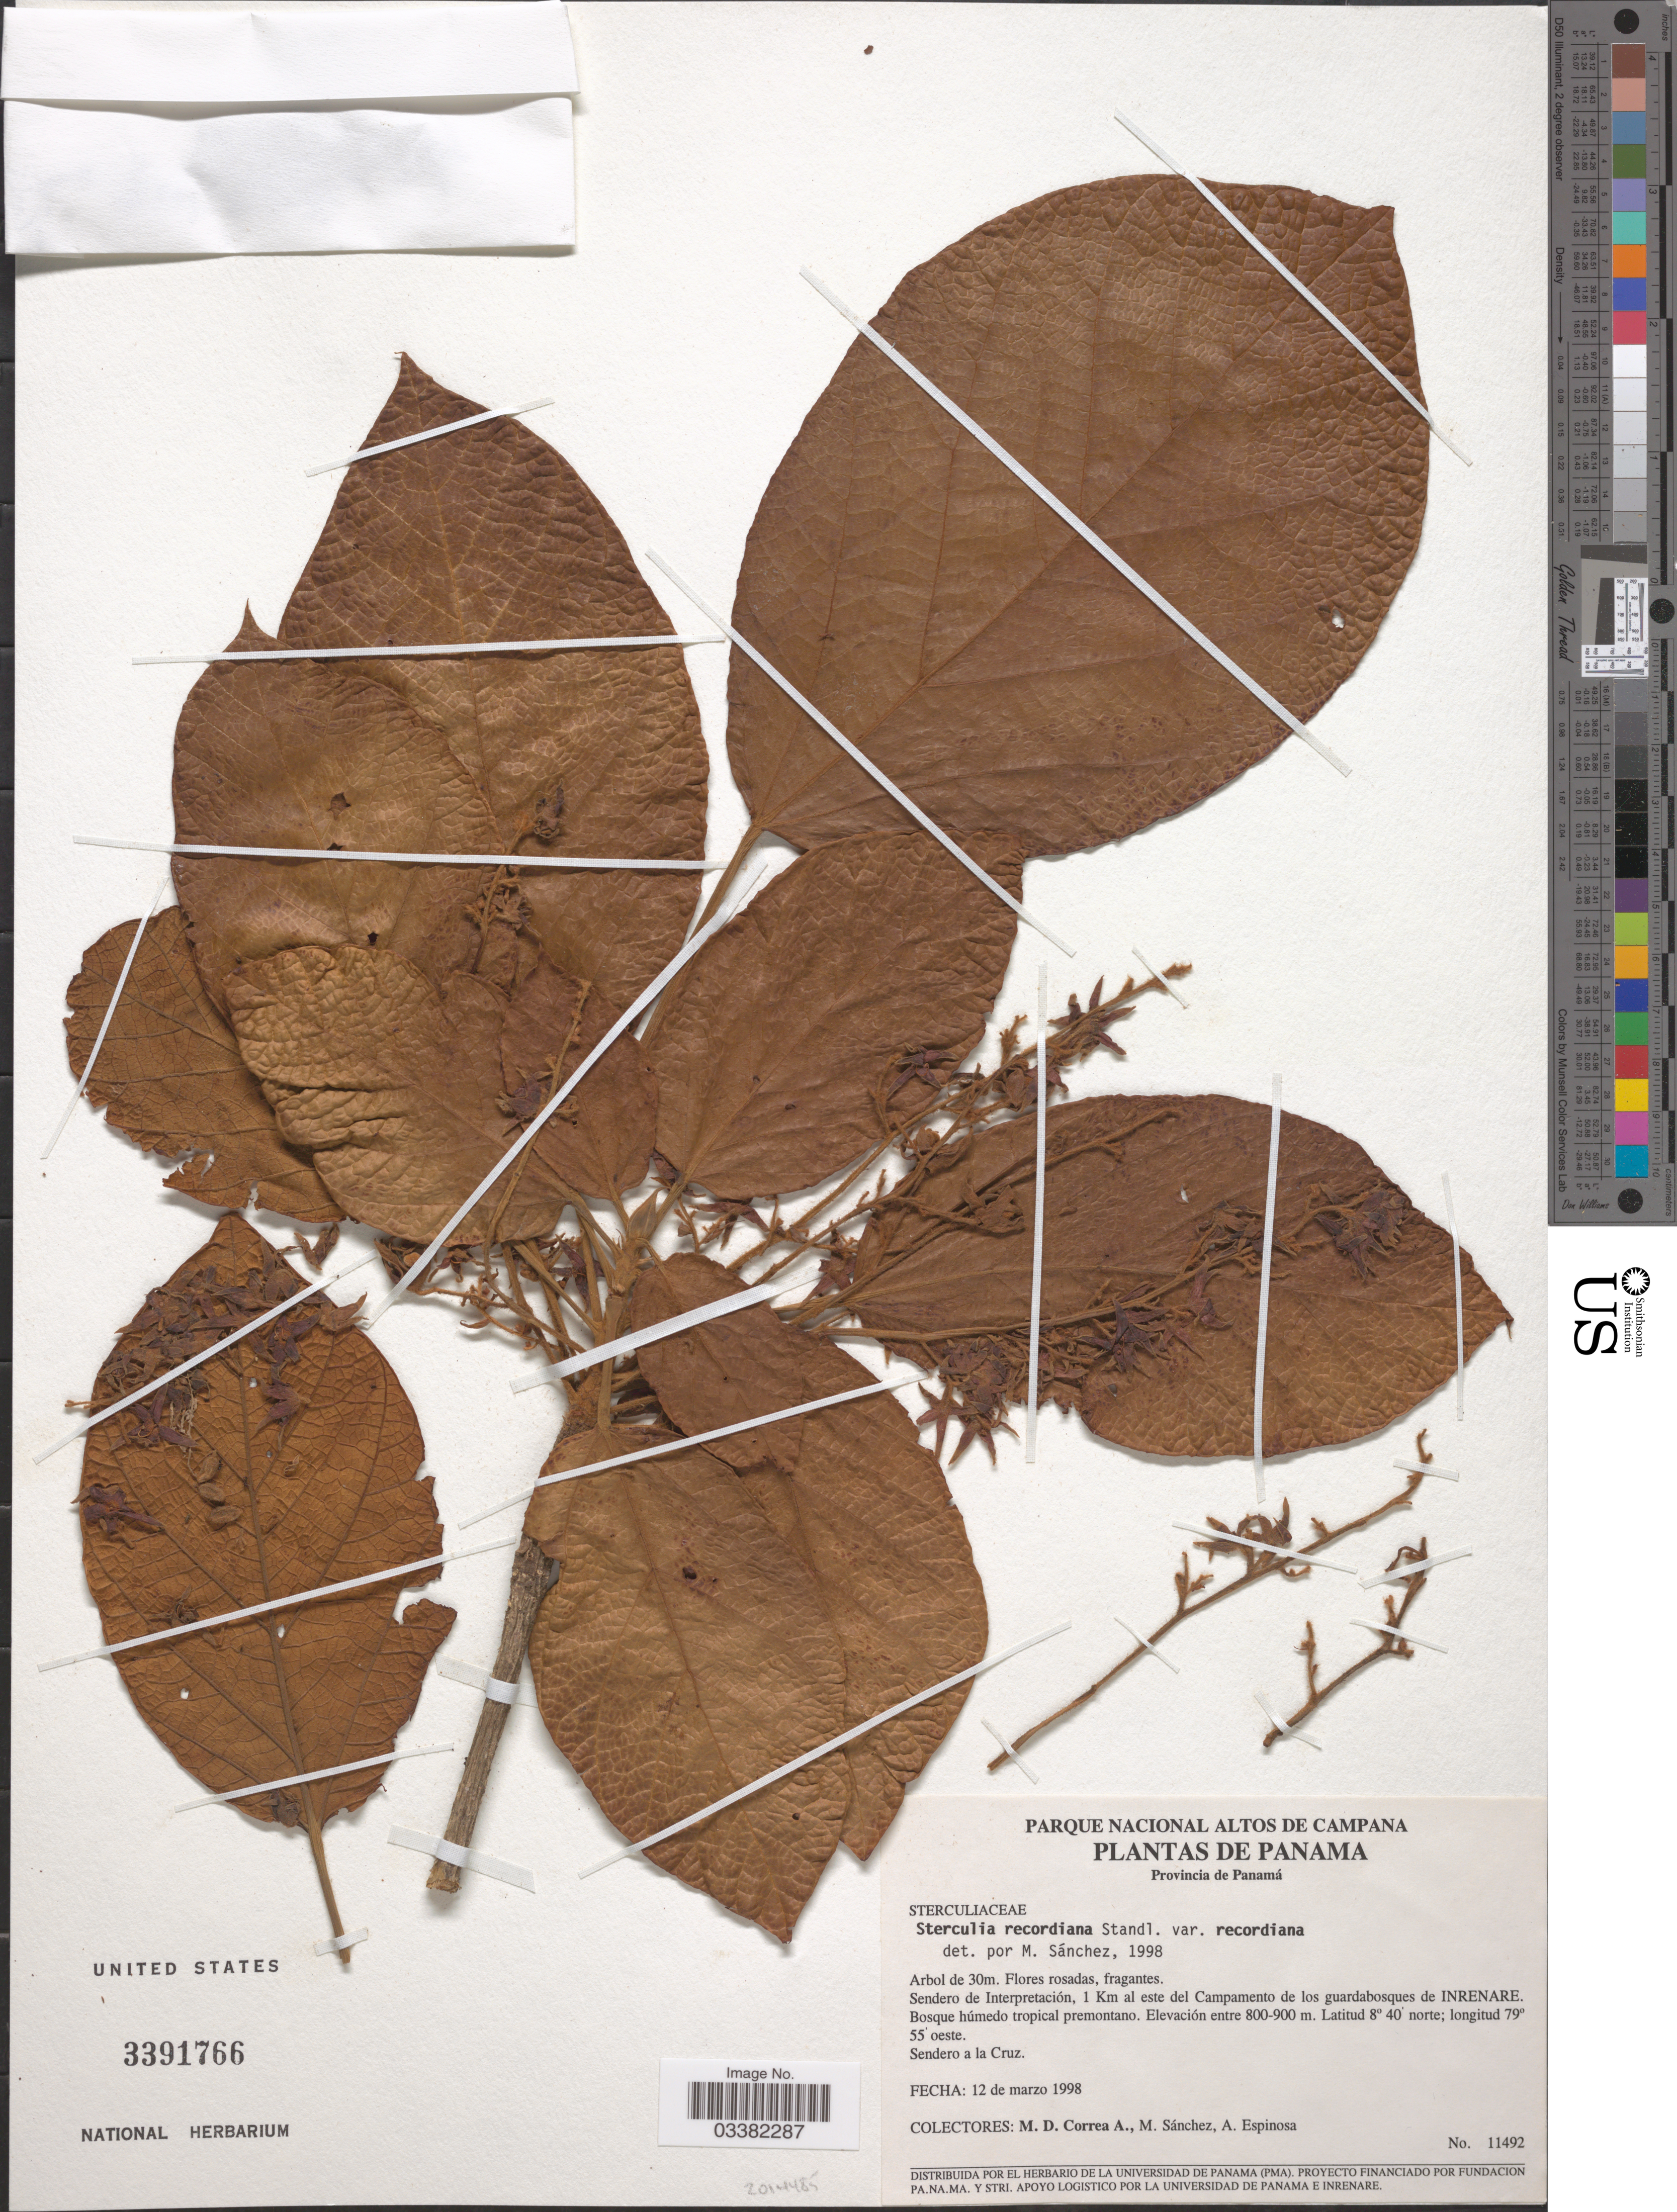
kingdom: Plantae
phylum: Tracheophyta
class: Magnoliopsida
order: Malvales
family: Malvaceae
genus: Sterculia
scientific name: Sterculia recordiana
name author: Standl.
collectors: M. D. Corrêa-A., M. Sánchez & A. Espinosa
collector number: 11492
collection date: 1998-03-12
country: Panama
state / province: Panamá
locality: Sendero de Interpretación, 1 Km al este del Campamento de los guardabosques de Inrenare.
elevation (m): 800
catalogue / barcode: US 3391766